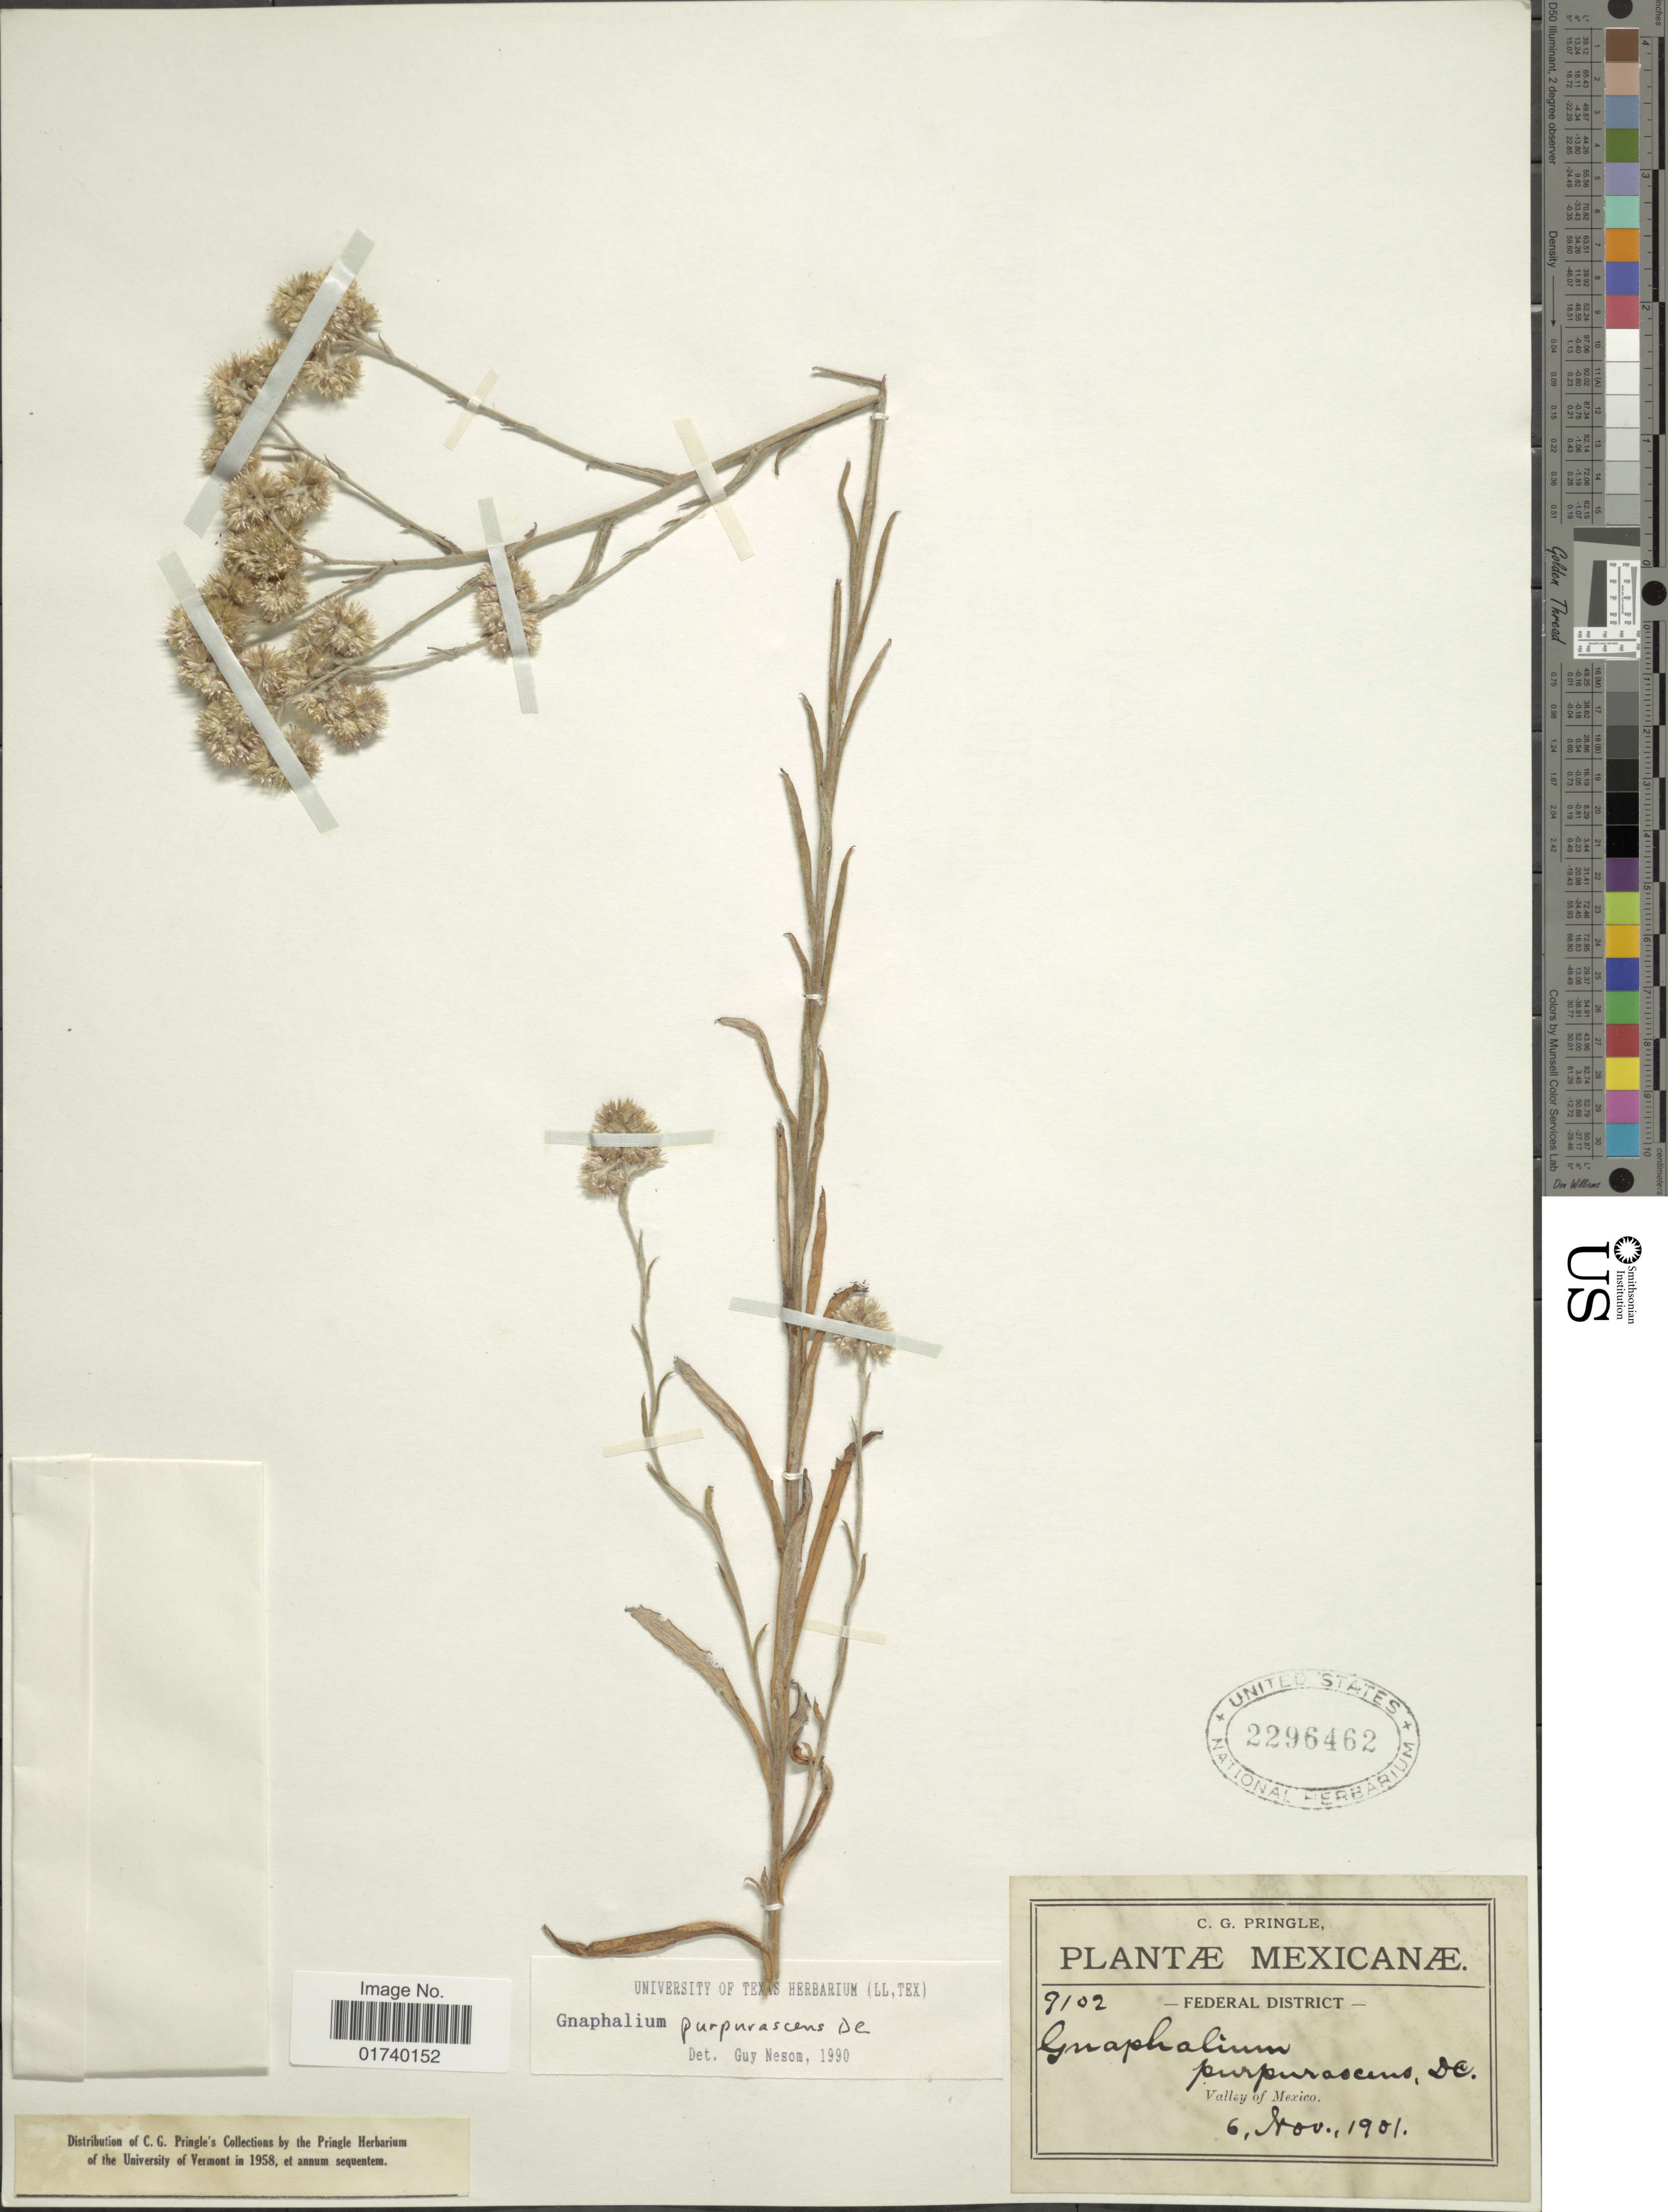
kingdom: Plantae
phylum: Tracheophyta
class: Magnoliopsida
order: Asterales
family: Asteraceae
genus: Pseudognaphalium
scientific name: Pseudognaphalium purpurascens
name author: (DC.) Anderb.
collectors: C. G. Pringle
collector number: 7102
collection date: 1901-11-06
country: Mexico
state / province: Distrito Federal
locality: Federal District, Valley of Mexico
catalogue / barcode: US 2296462